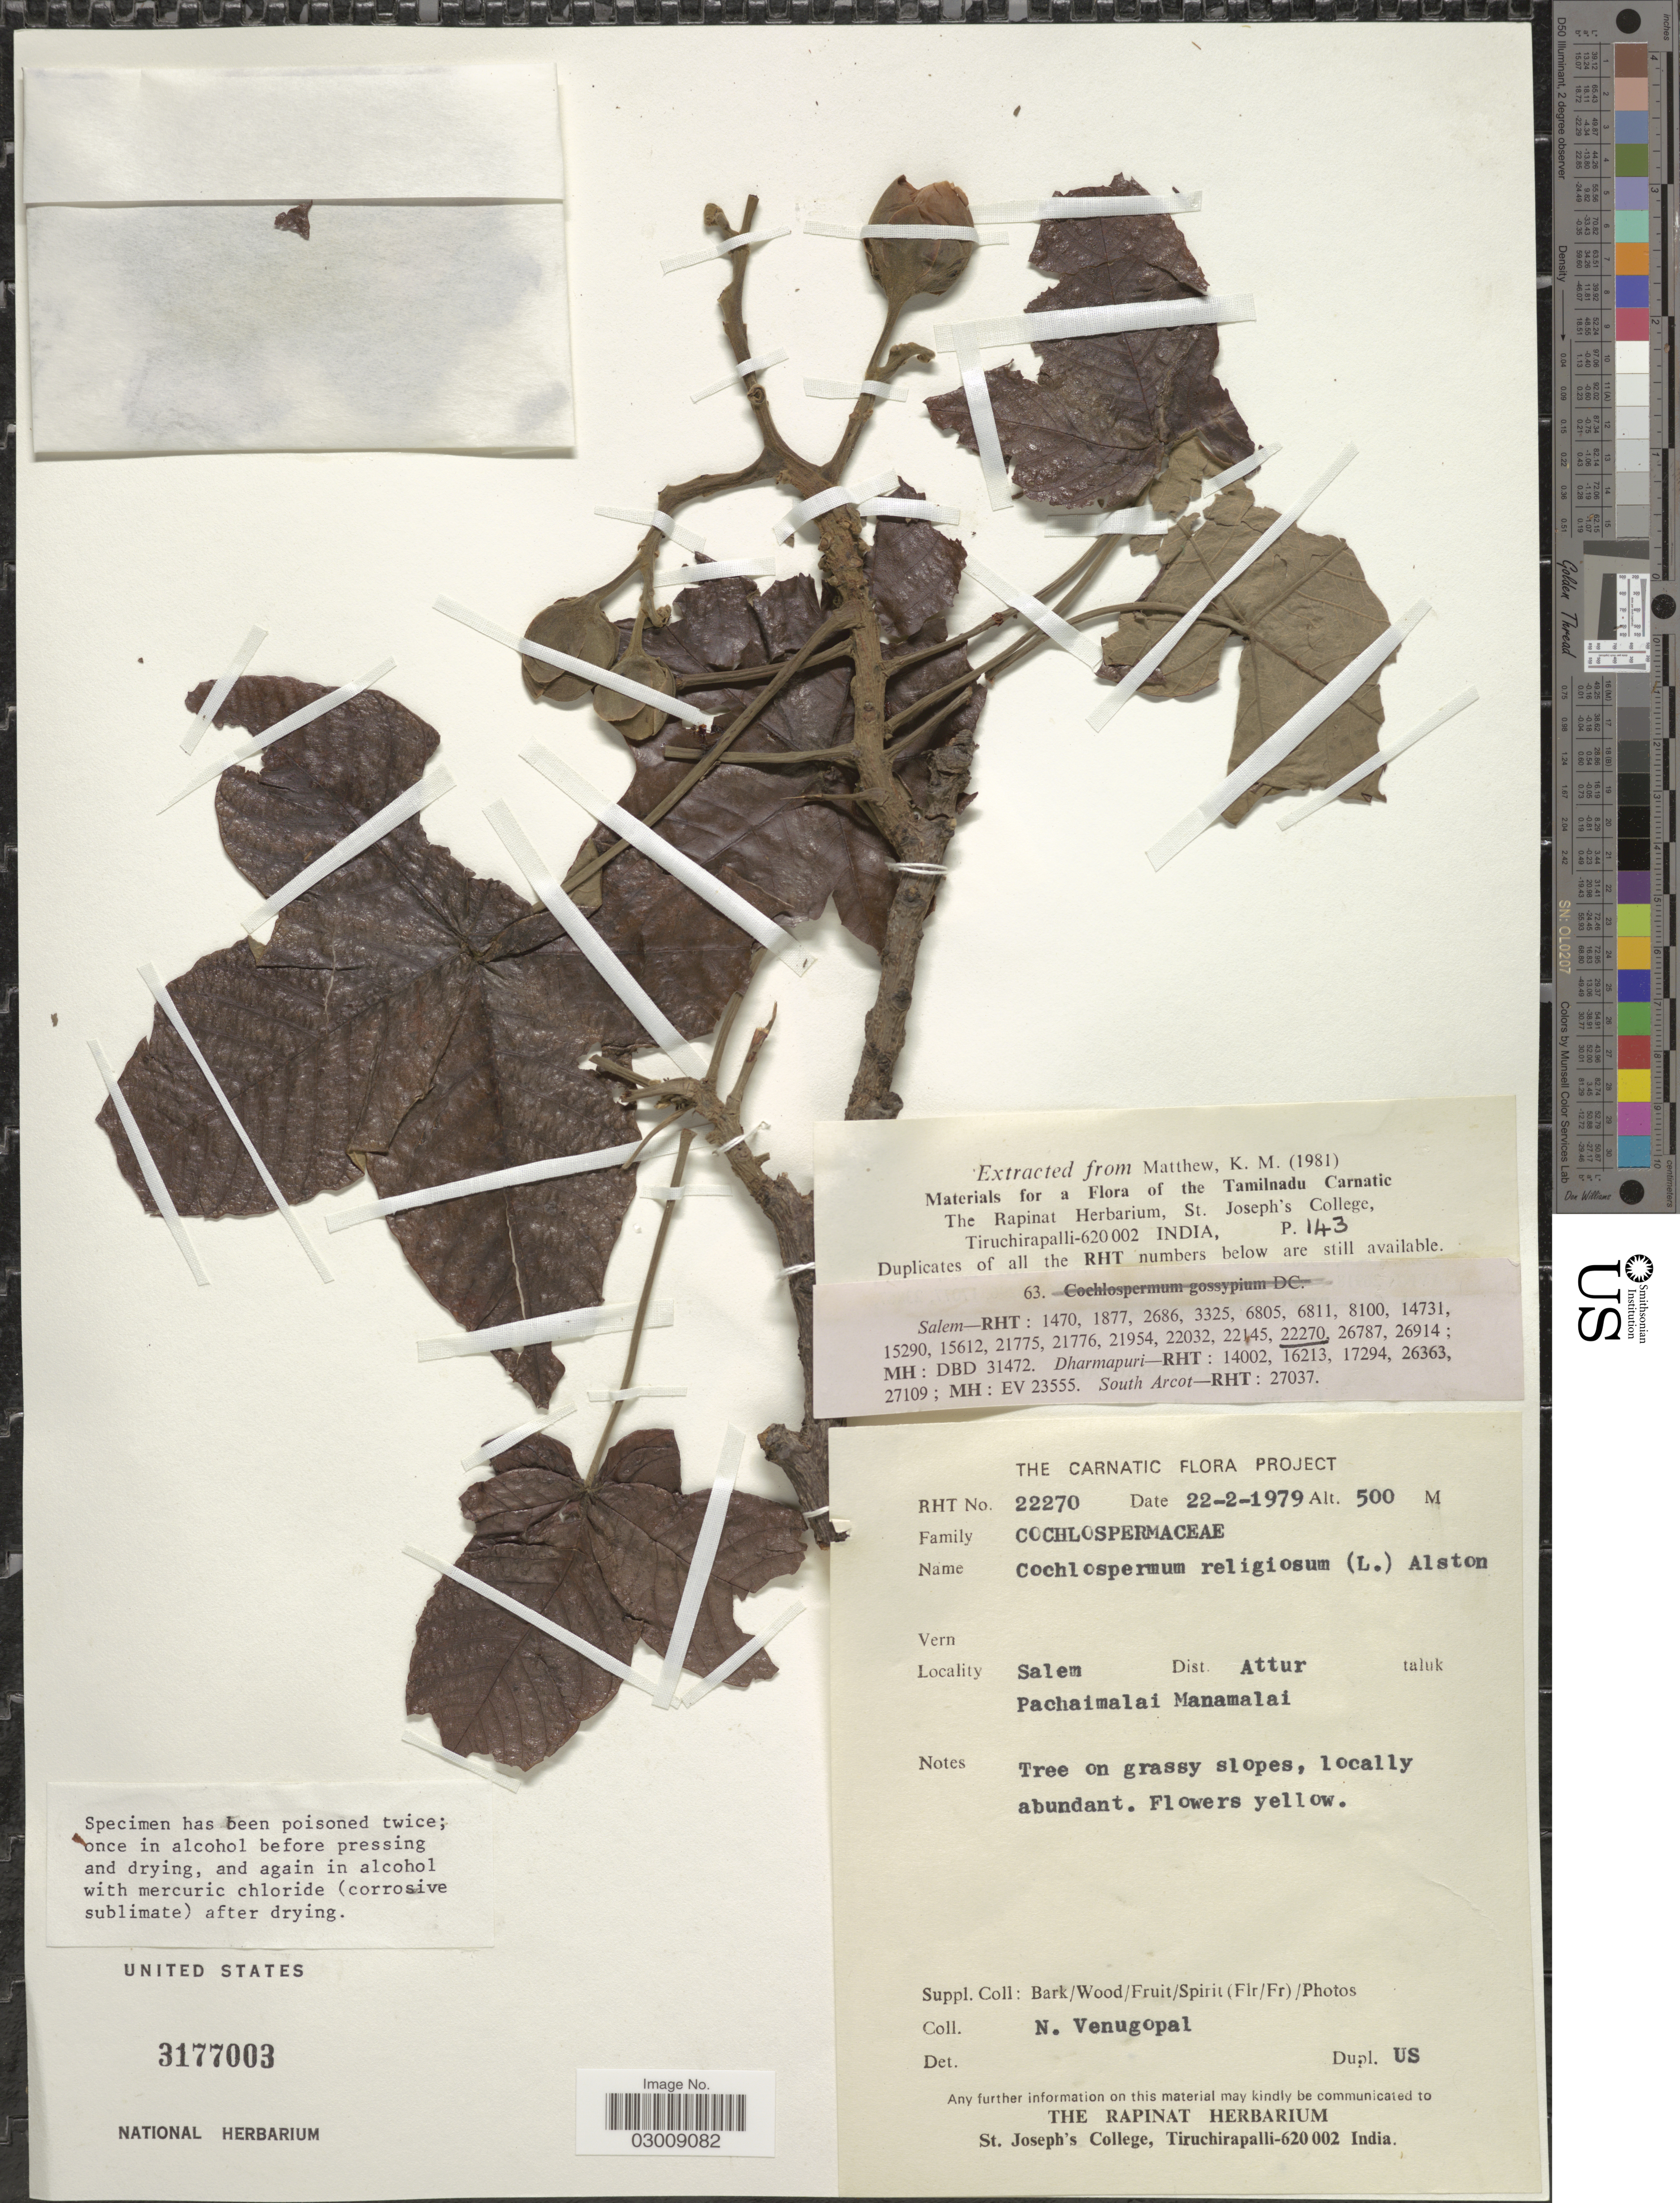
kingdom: Plantae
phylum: Tracheophyta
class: Magnoliopsida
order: Malvales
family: Cochlospermaceae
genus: Cochlospermum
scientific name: Cochlospermum religiosum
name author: (L.) Alston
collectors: N. Venugopal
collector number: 22270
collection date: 1979-02-22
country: India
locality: The Carnatic. Salem Dist. Attur taluk Pachaimalai Manamalai.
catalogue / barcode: US 3177003